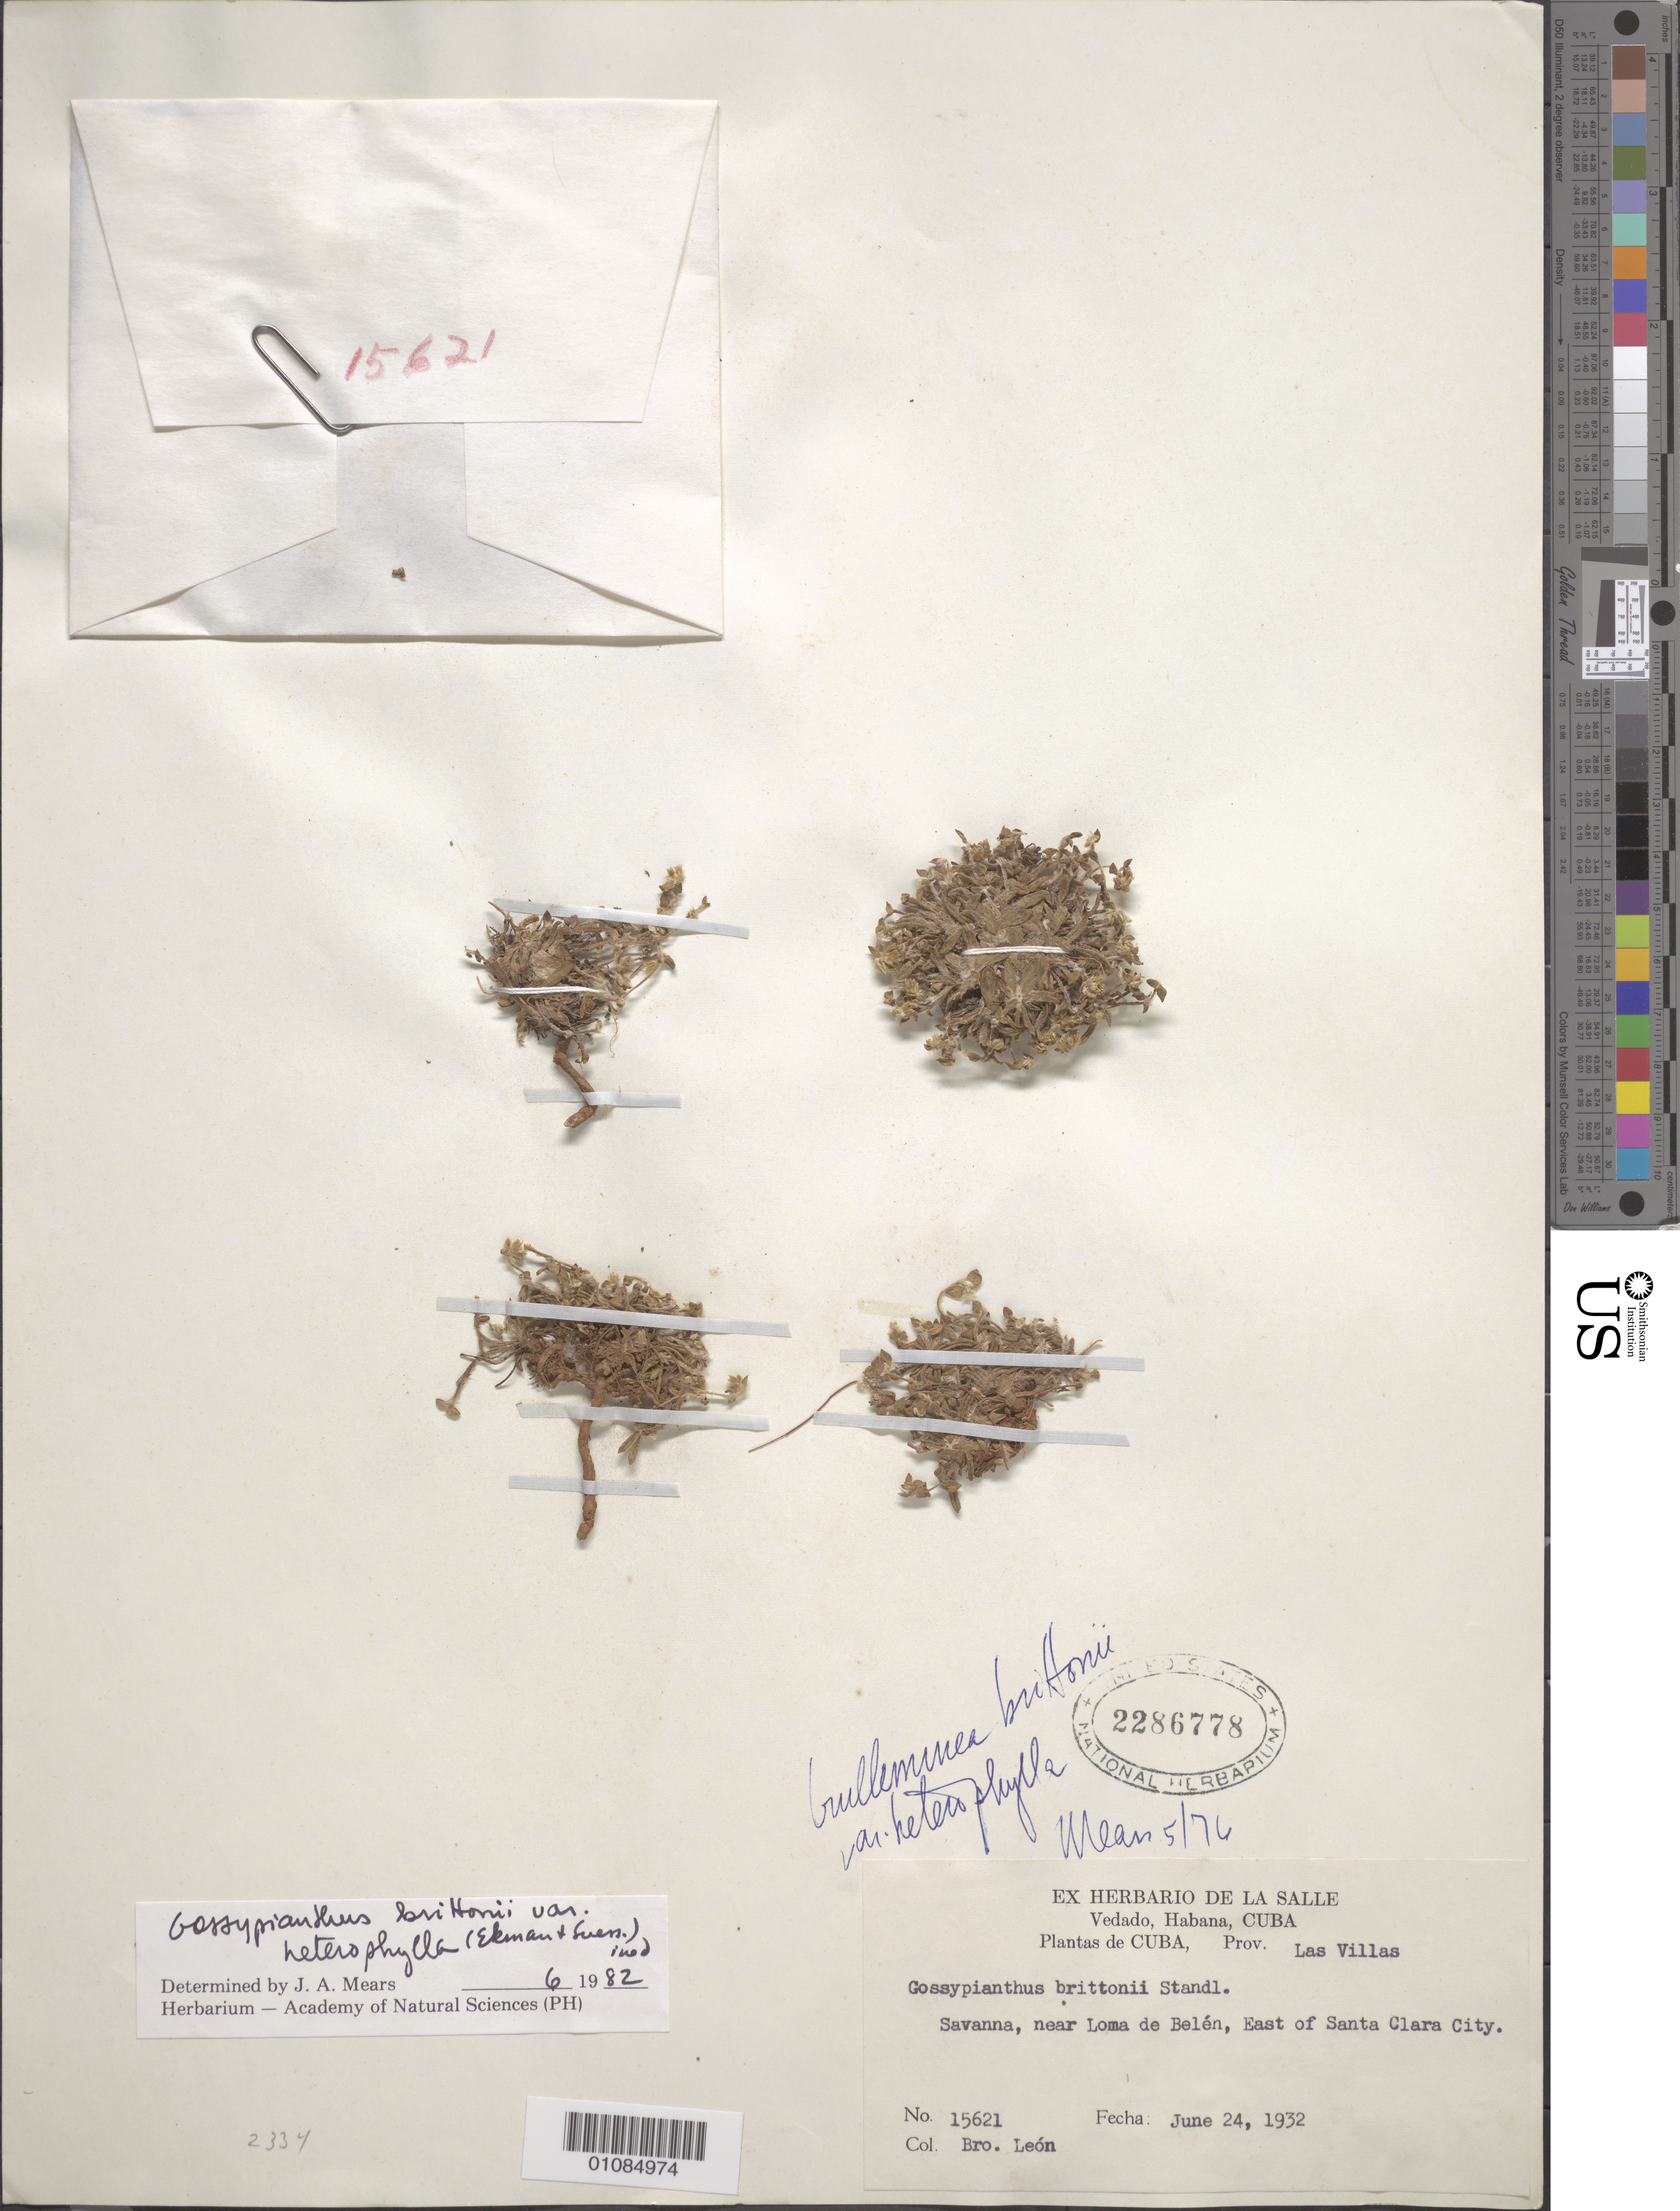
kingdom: Plantae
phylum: Tracheophyta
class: Magnoliopsida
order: Caryophyllales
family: Amaranthaceae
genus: Gomphrena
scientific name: Gomphrena brittonii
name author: (Standl.) T. Ortuño & Borsch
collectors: Bro. León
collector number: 15621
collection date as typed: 24 Jun 1932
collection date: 1932-06-24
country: Cuba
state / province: Las Villas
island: Cuba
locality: Las Villas, E of Santa Clara City, near Loma de Belen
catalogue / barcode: US 2286778